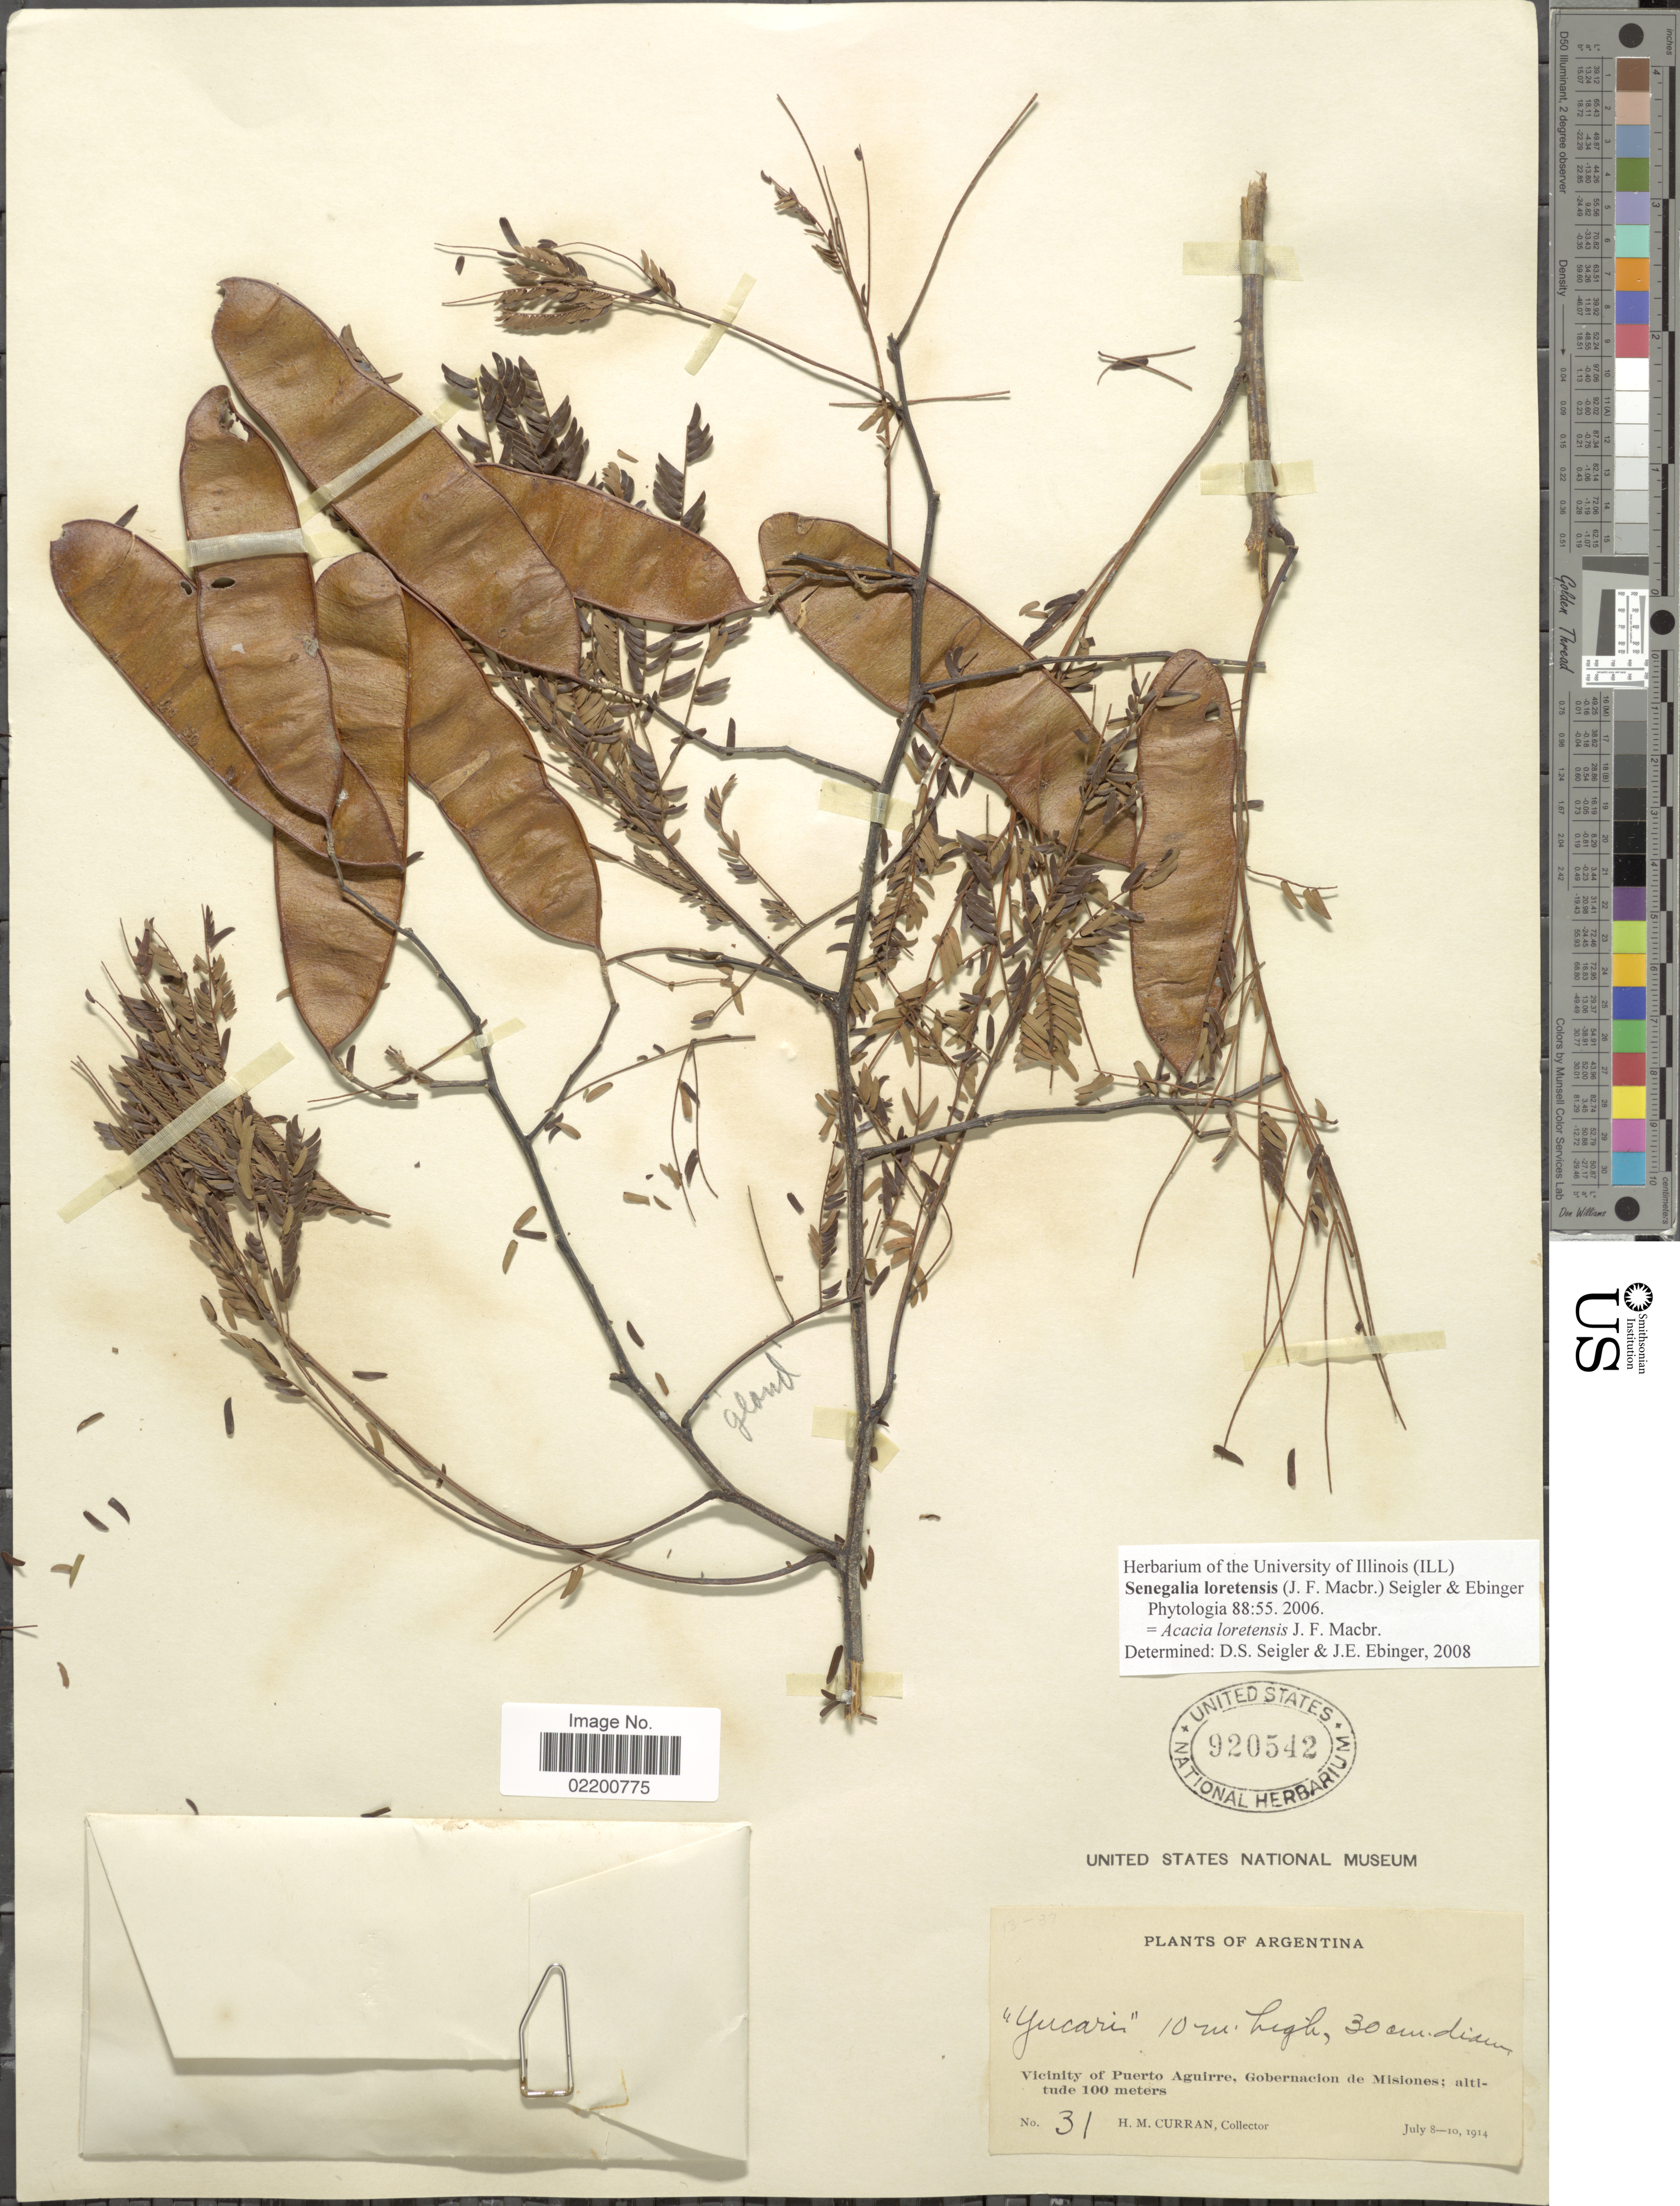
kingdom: Plantae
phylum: Tracheophyta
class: Magnoliopsida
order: Fabales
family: Fabaceae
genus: Senegalia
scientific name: Senegalia loretensis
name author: (J.F. Macbr.) Seigler & Ebinger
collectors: H. M. Curran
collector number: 31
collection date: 1914-07-08/1914-07-10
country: Argentina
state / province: Misiones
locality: Vicinity of Puerto Aguirre, Gobernacui de Misiones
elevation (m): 100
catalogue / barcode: US 920542